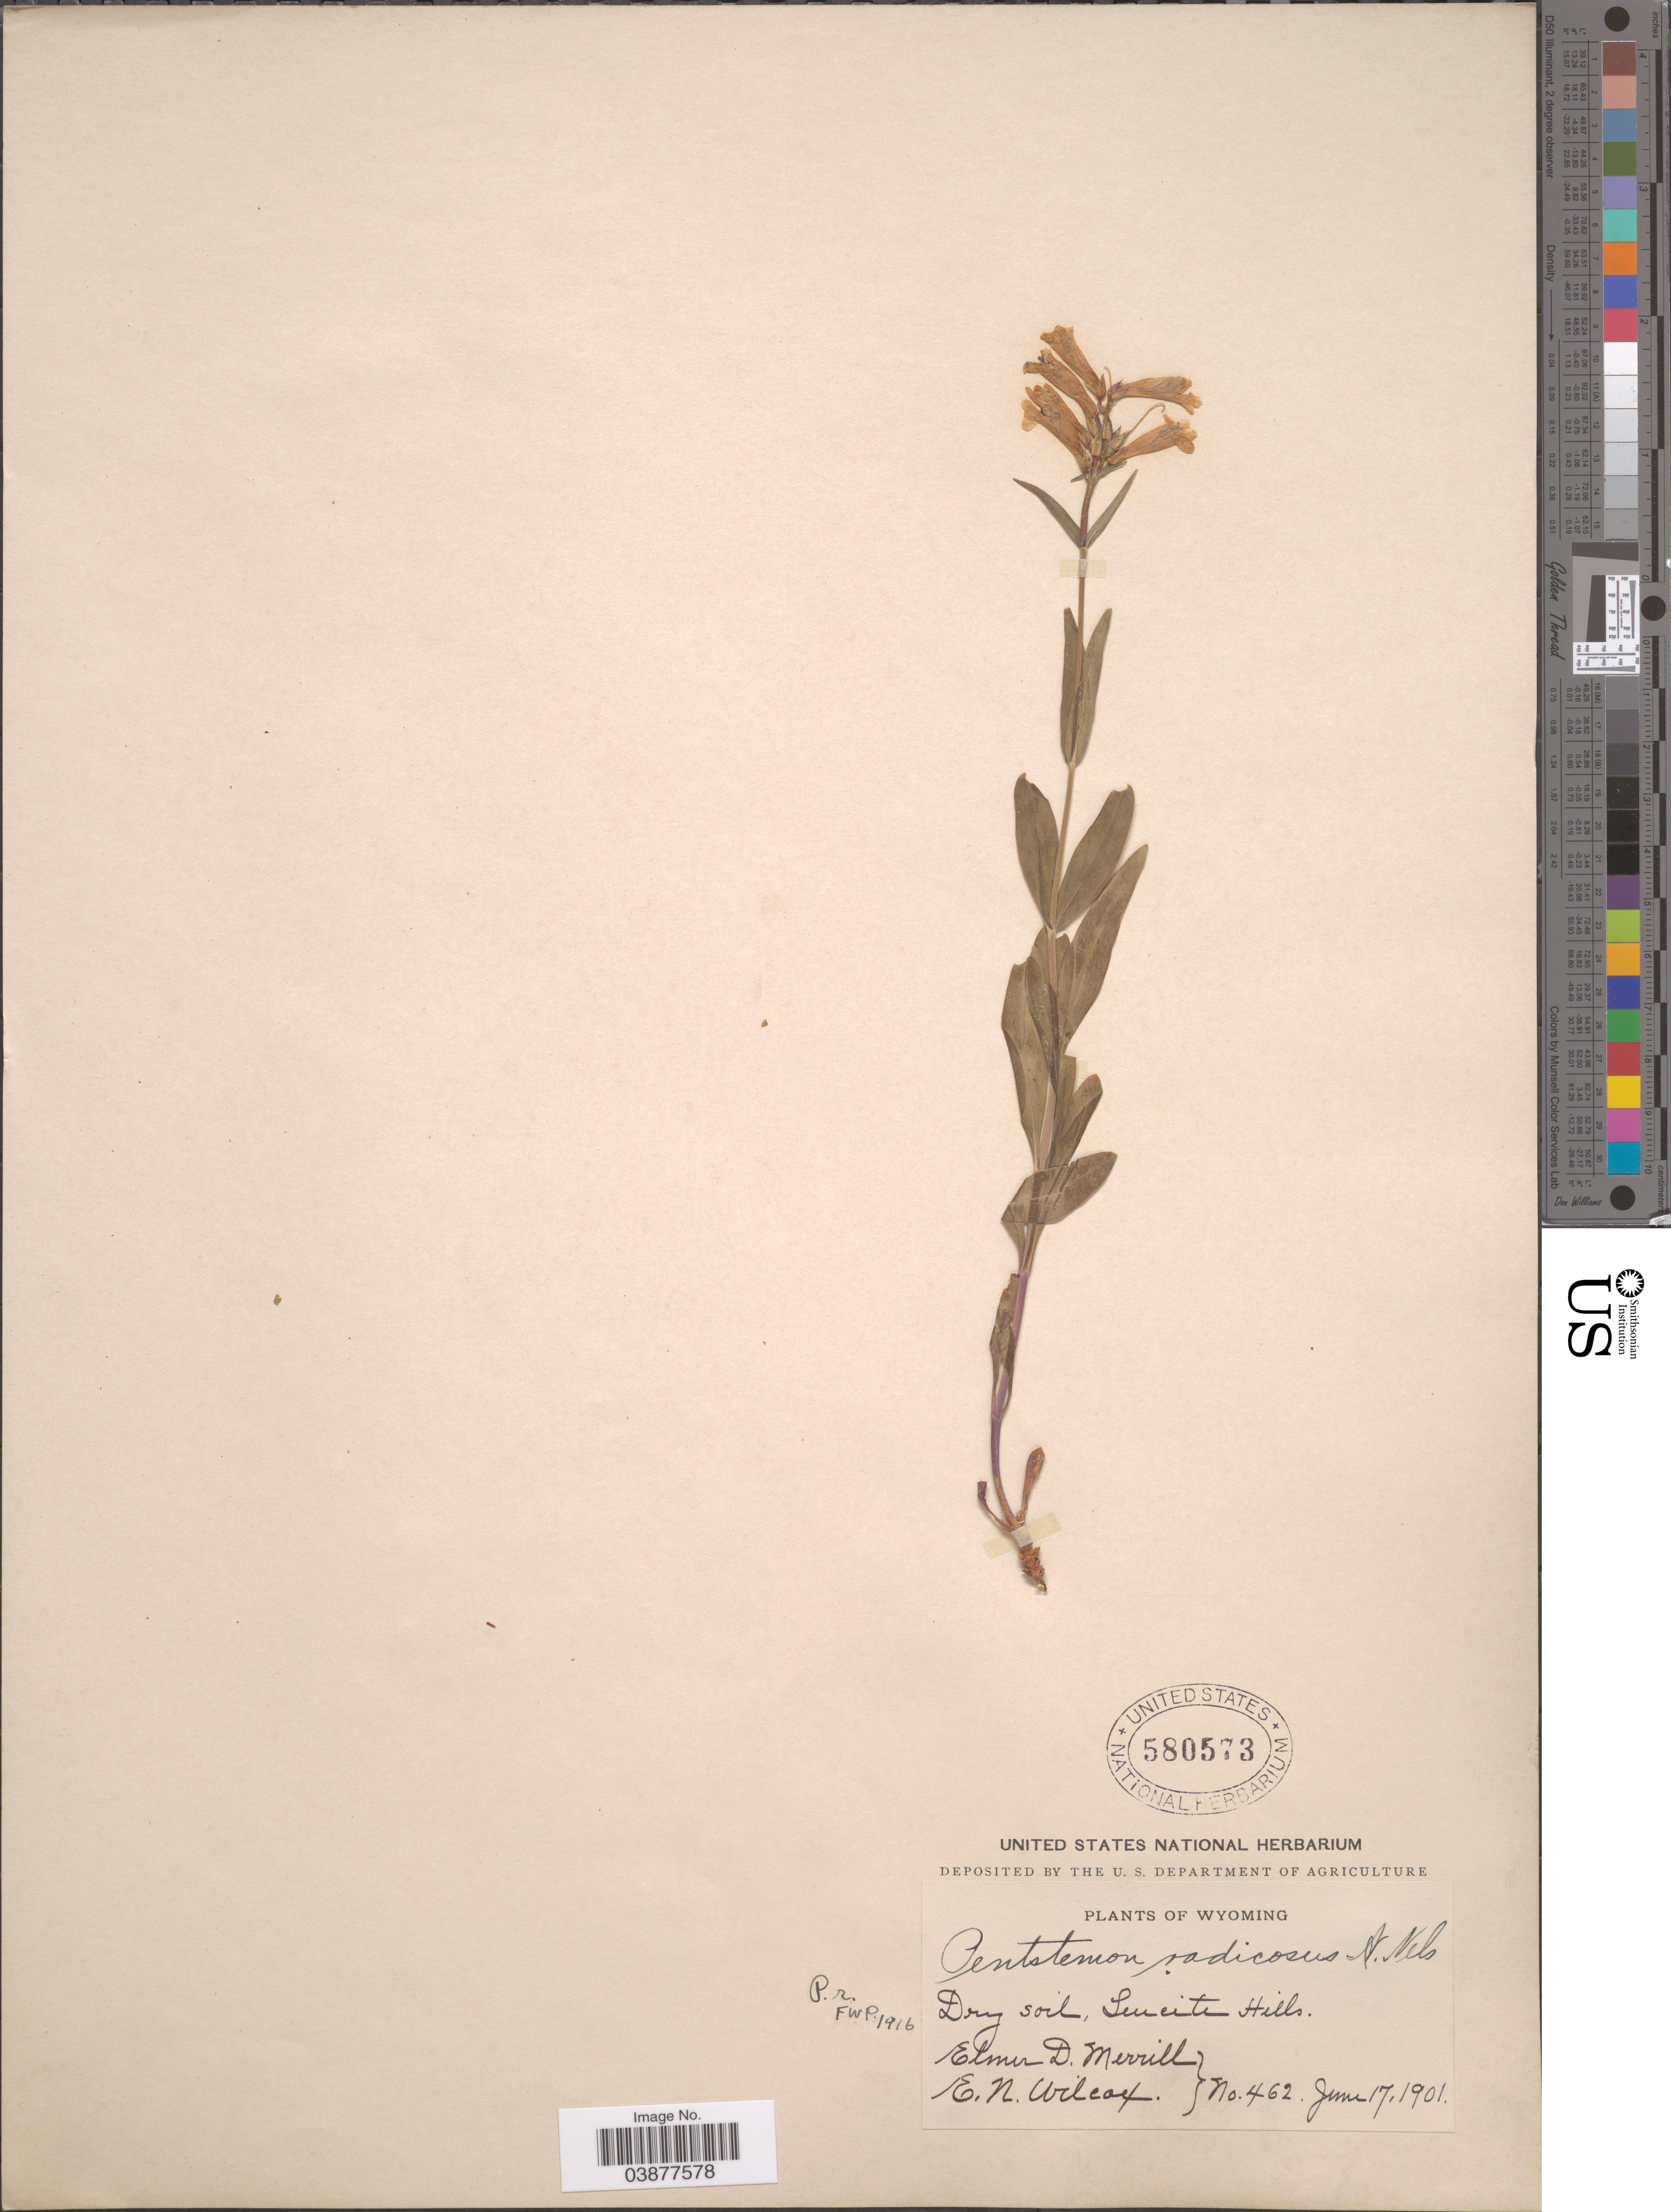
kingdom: Plantae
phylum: Tracheophyta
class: Magnoliopsida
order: Lamiales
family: Plantaginaceae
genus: Penstemon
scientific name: Penstemon radicosus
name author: A. Nelson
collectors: E. D. Merrill & E. Wilcox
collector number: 462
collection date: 1901-06-17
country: United States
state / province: Wyoming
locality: Leucite Hills.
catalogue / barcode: US 580573